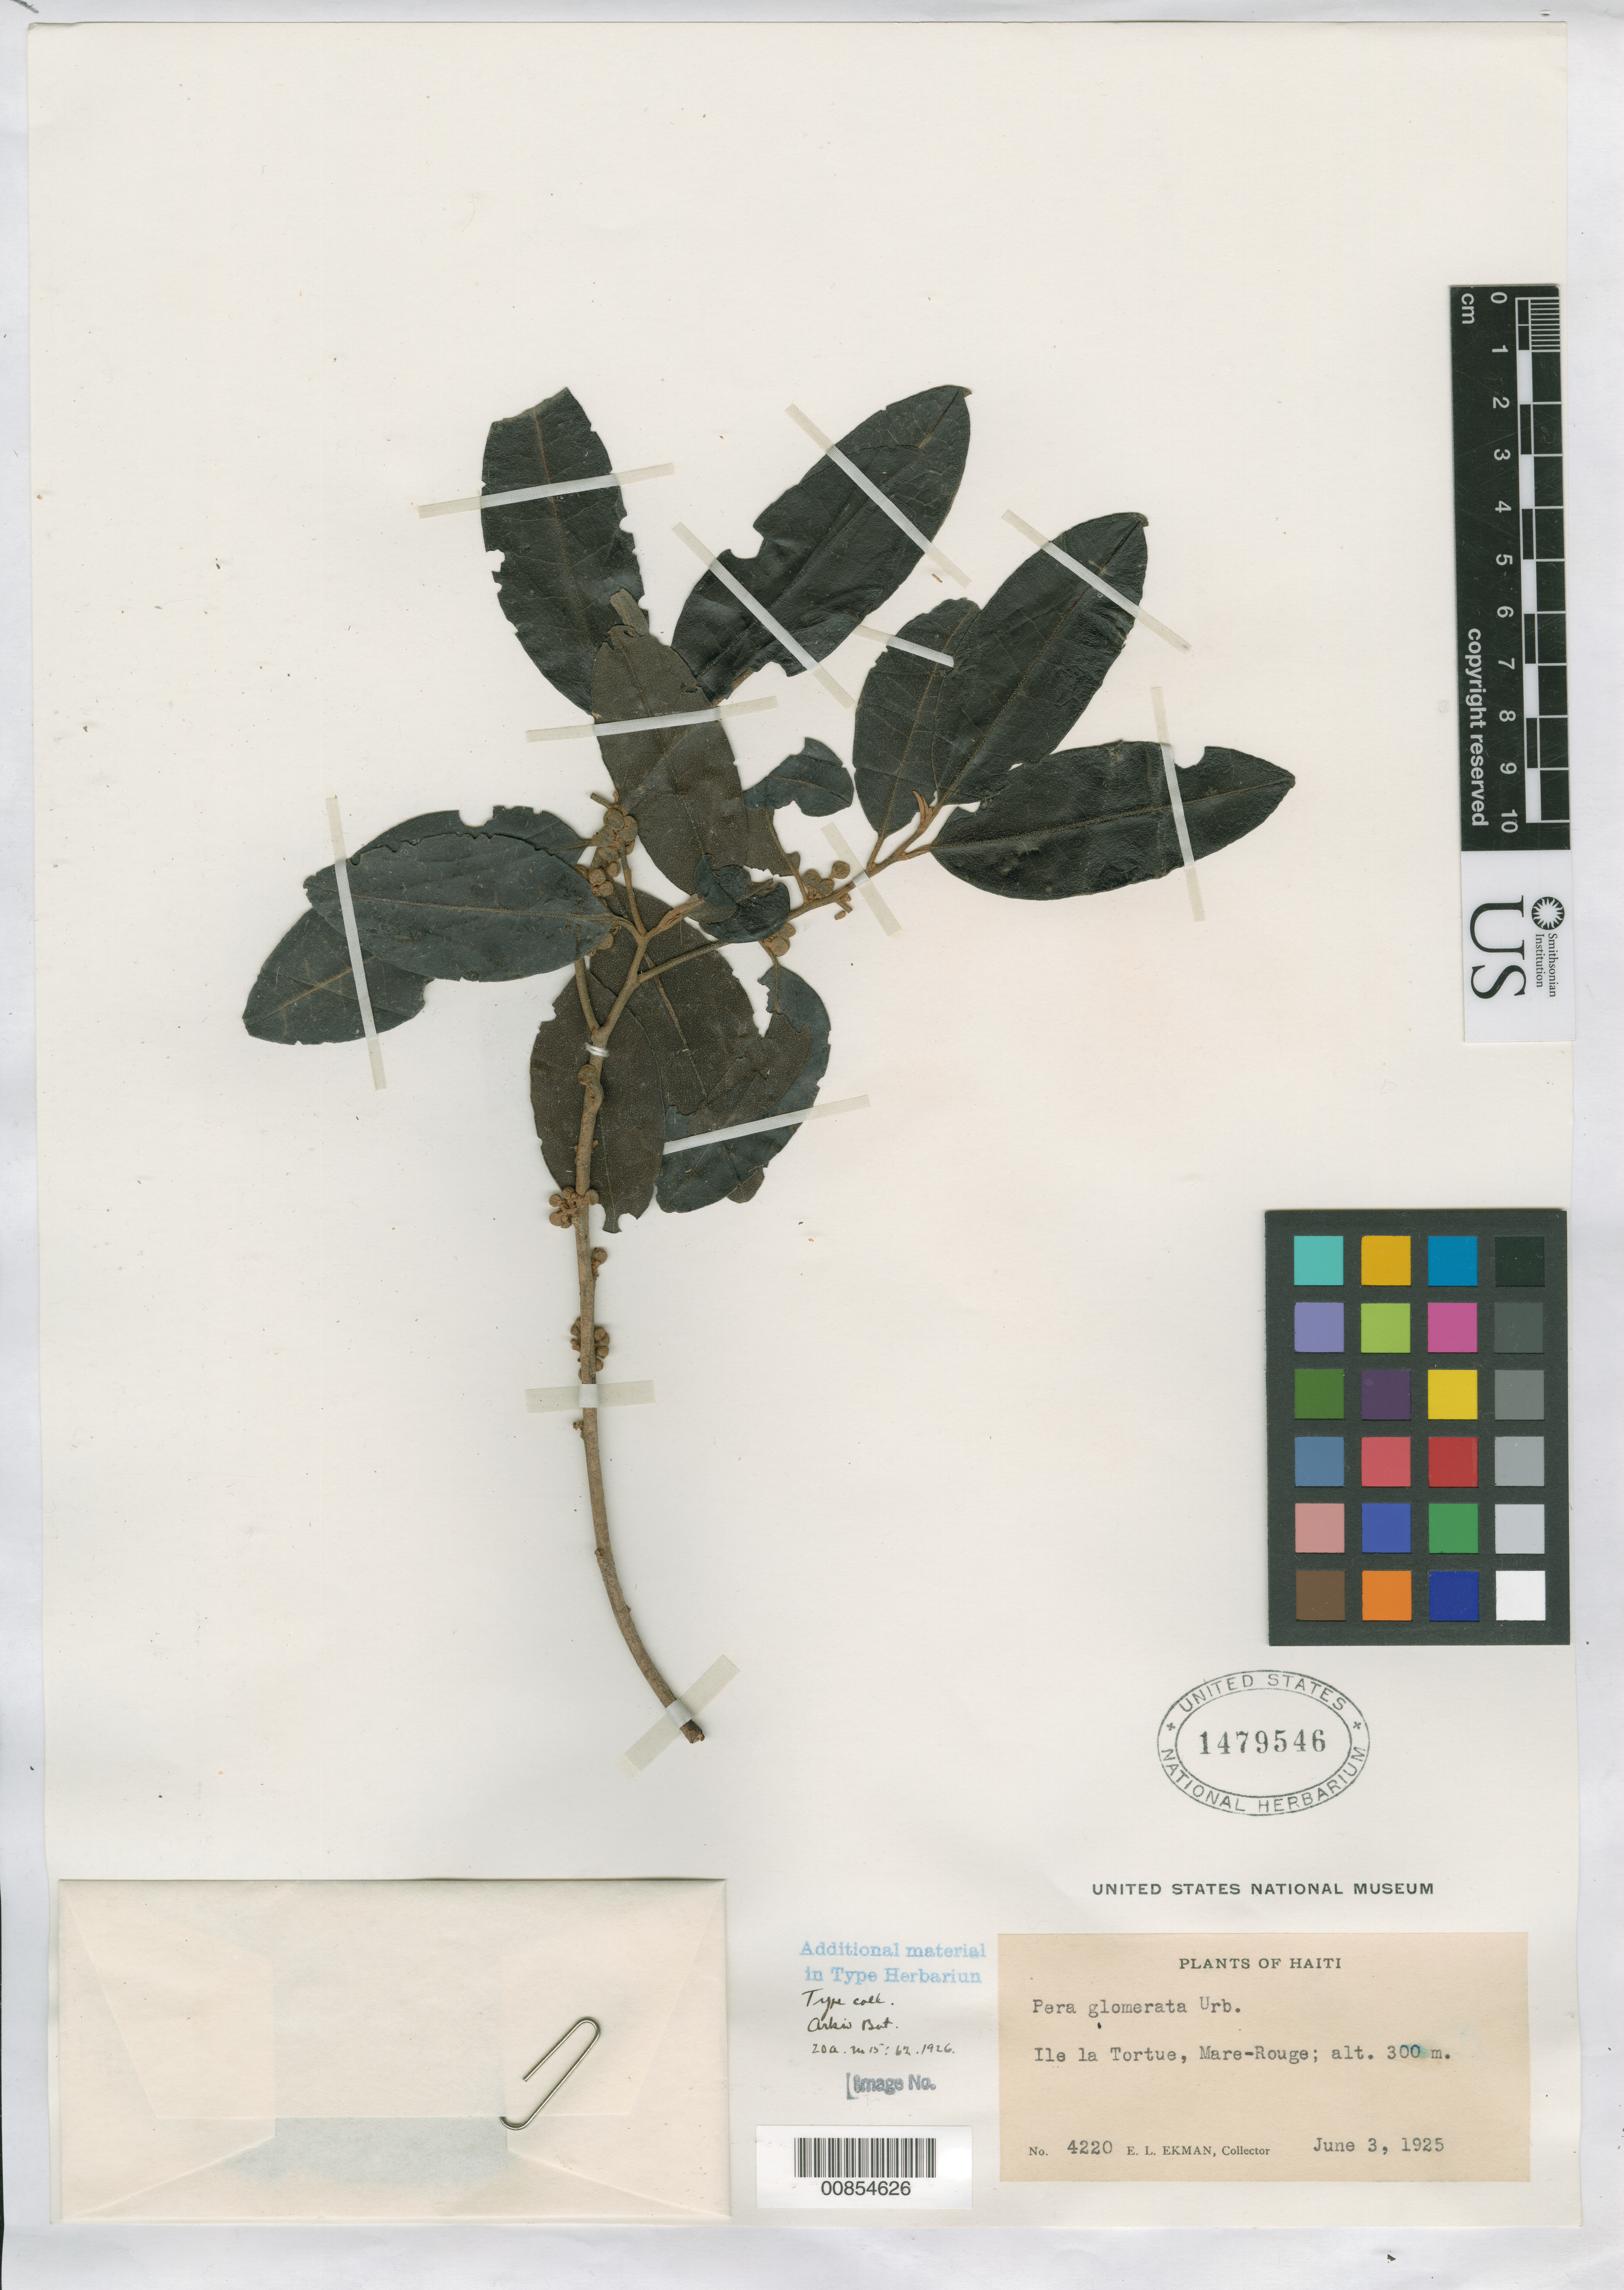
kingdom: Plantae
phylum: Tracheophyta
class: Magnoliopsida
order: Malpighiales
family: Peraceae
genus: Pera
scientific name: Pera glomerata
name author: Urb.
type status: Isotype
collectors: E. L. Ekman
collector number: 4220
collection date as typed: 03 Jun 1925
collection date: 1925-06-03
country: Haiti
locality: Ille la Tortue, Mare Rouge.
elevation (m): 300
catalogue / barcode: US 1479546